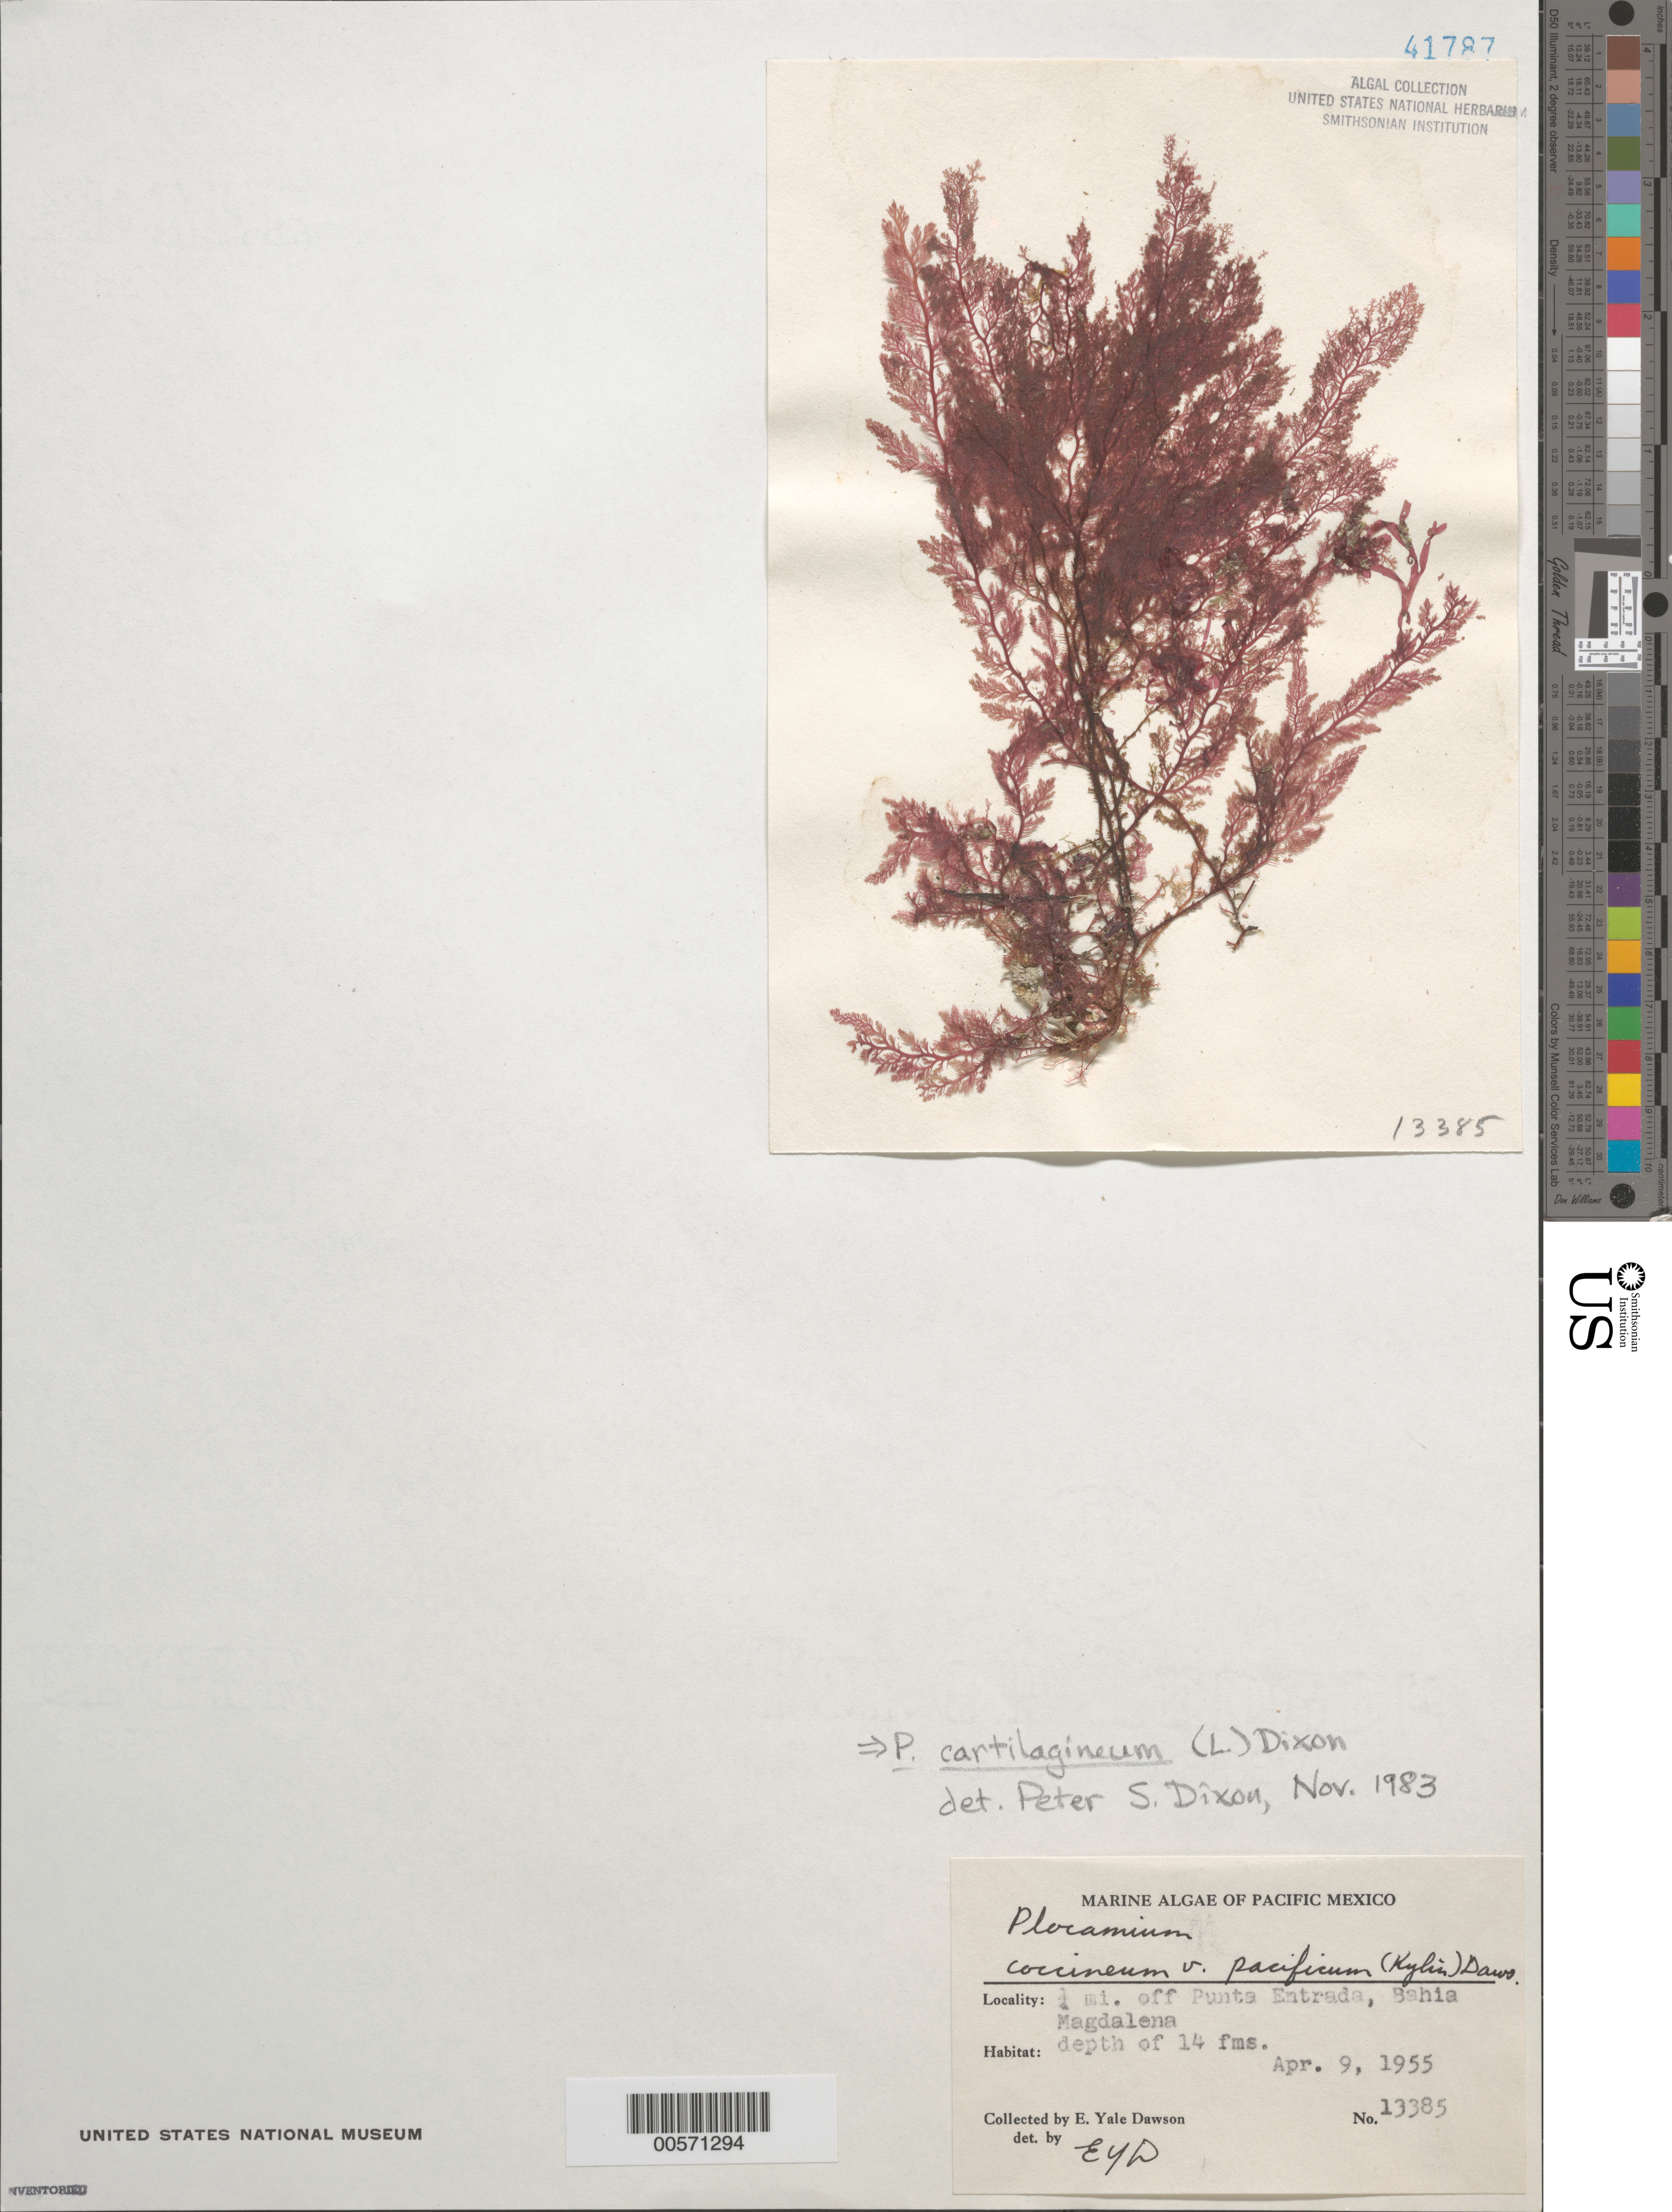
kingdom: Plantae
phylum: Rhodophyta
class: Florideophyceae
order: Plocamiales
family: Plocamiaceae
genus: Plocamium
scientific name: Plocamium cartilagineum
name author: (L.) P.S. Dixon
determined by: Dixon, P. S.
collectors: E. Y. Dawson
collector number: EYD 13385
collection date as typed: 09 Apr 1955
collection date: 1955-04-09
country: Mexico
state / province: Baja California Sur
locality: Bahia Magdalena, 0.25 mile off Punta Entrada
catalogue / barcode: US 41787